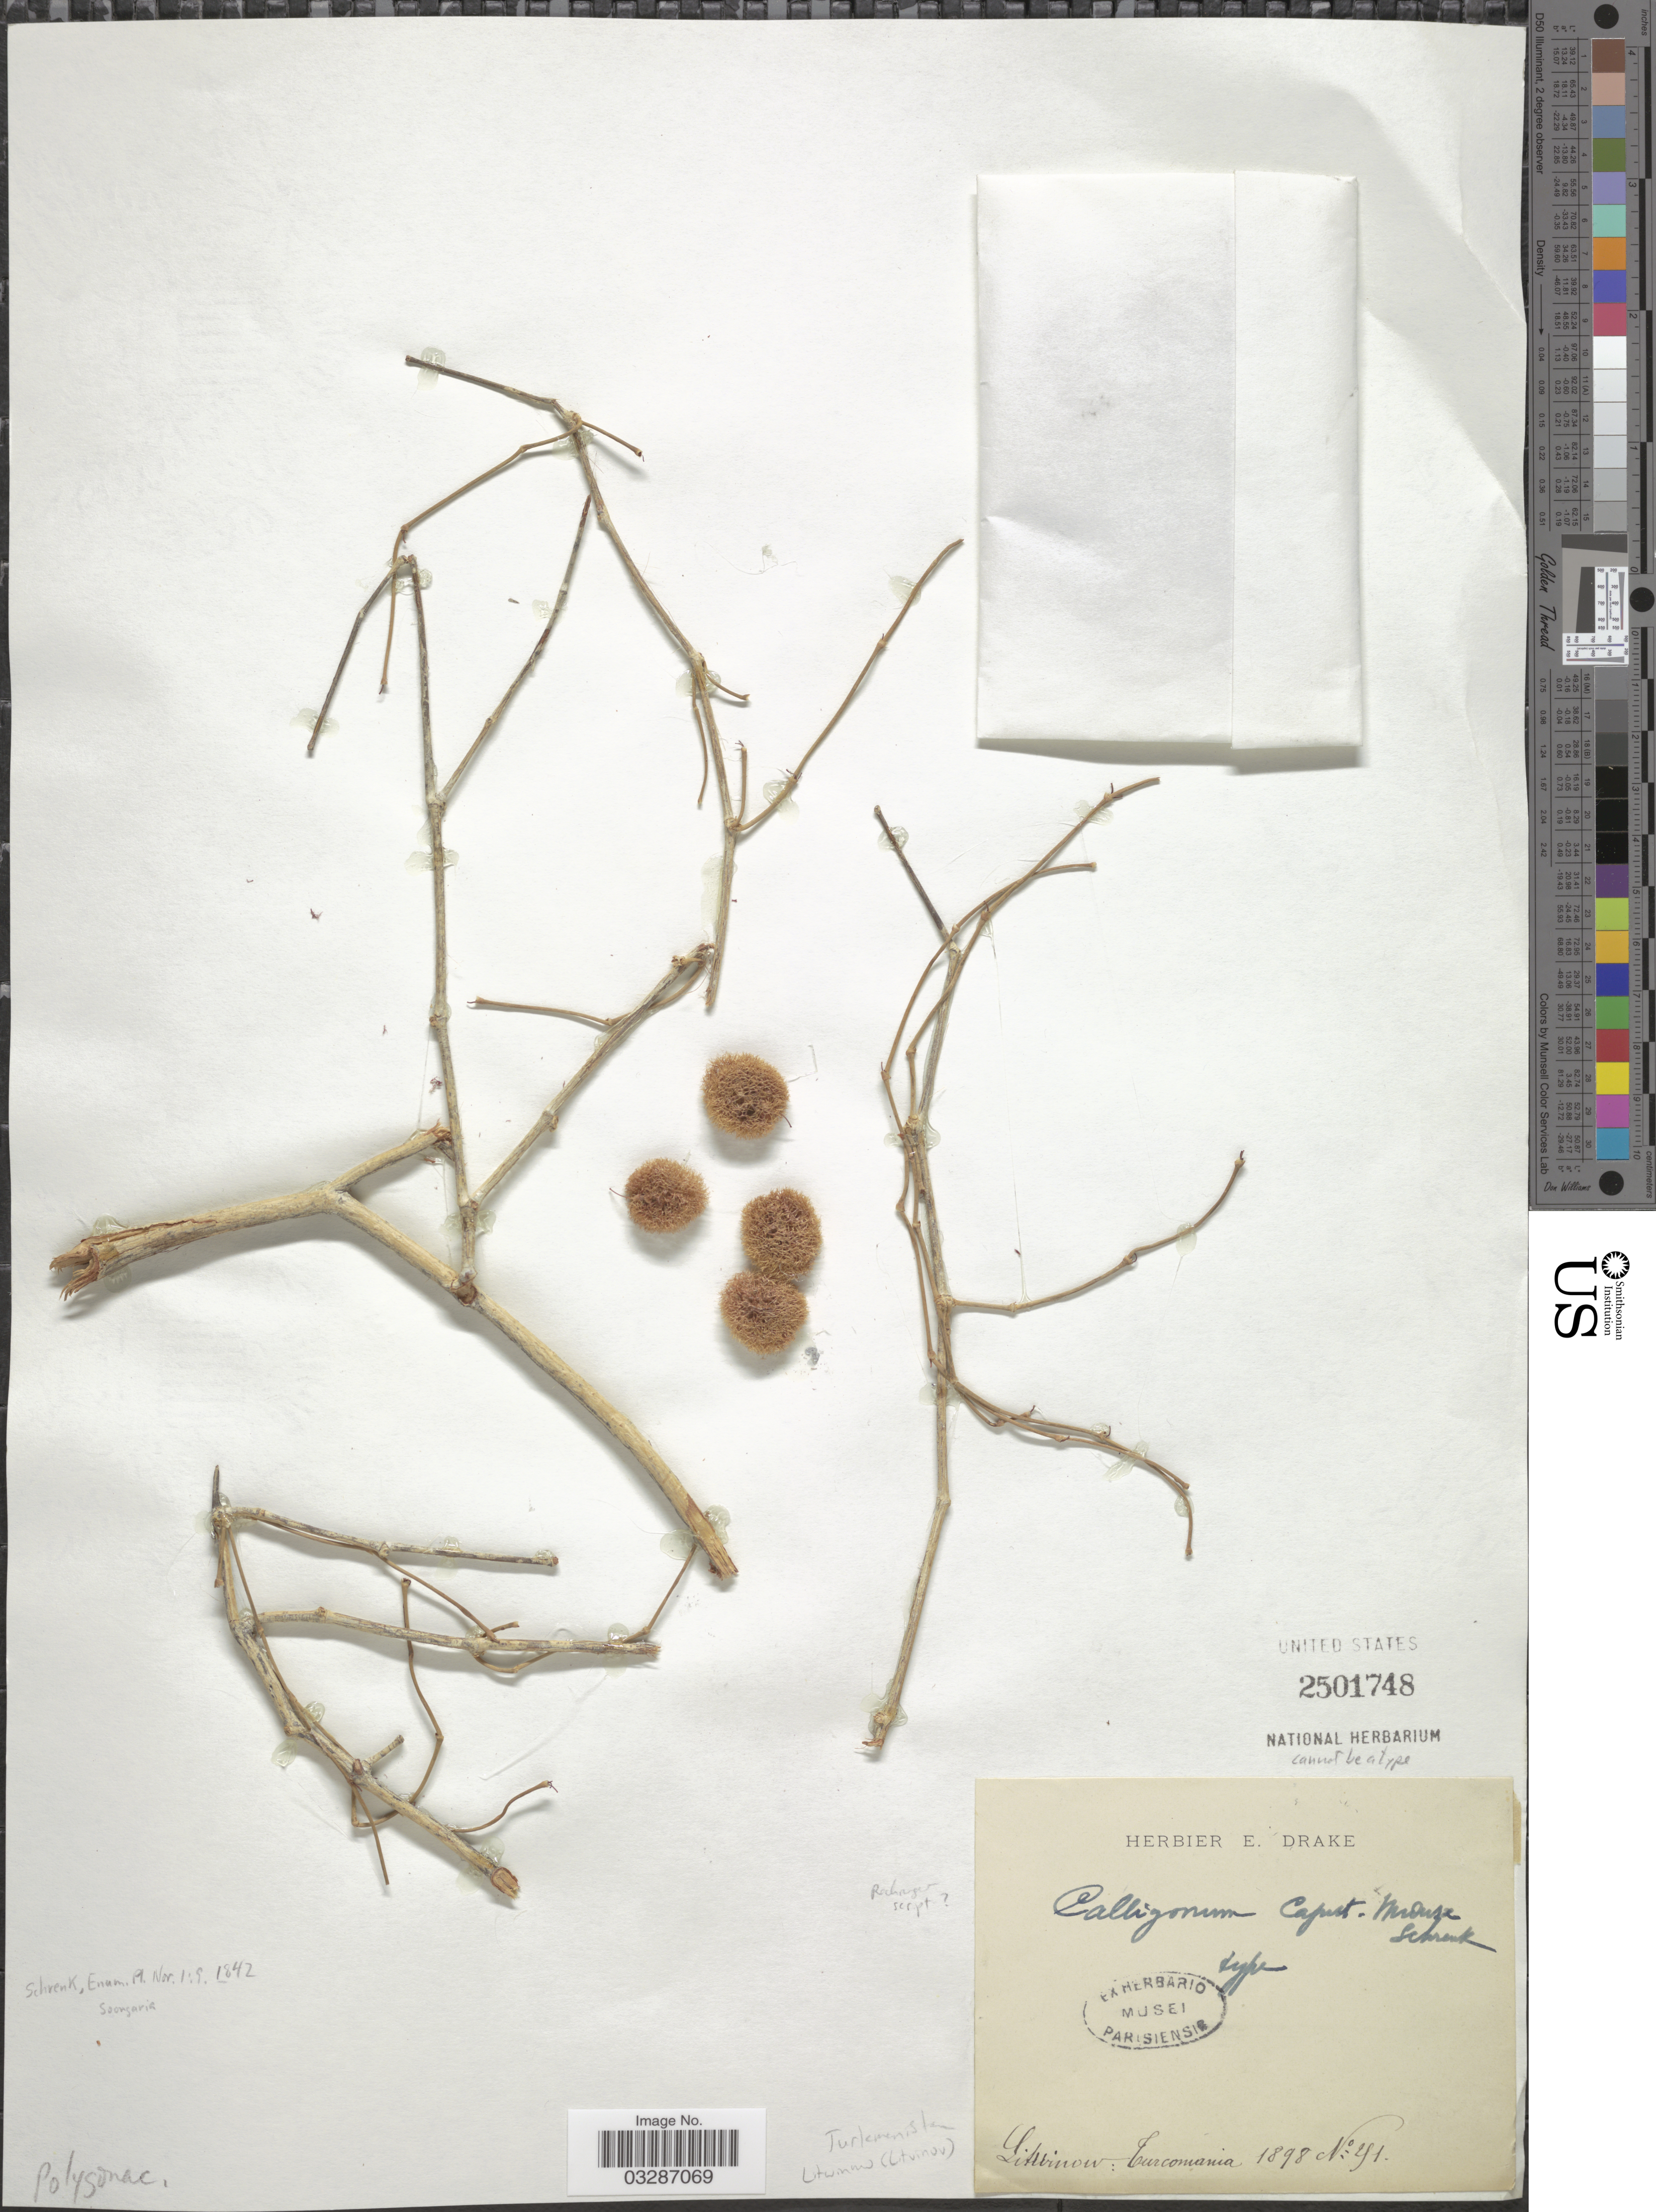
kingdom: Plantae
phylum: Tracheophyta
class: Magnoliopsida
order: Caryophyllales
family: Polygonaceae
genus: Calligonum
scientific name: Calligonum caput-medusae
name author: Schrenk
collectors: Litwinow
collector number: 251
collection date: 1898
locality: Turcomania.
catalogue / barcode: US 2501748